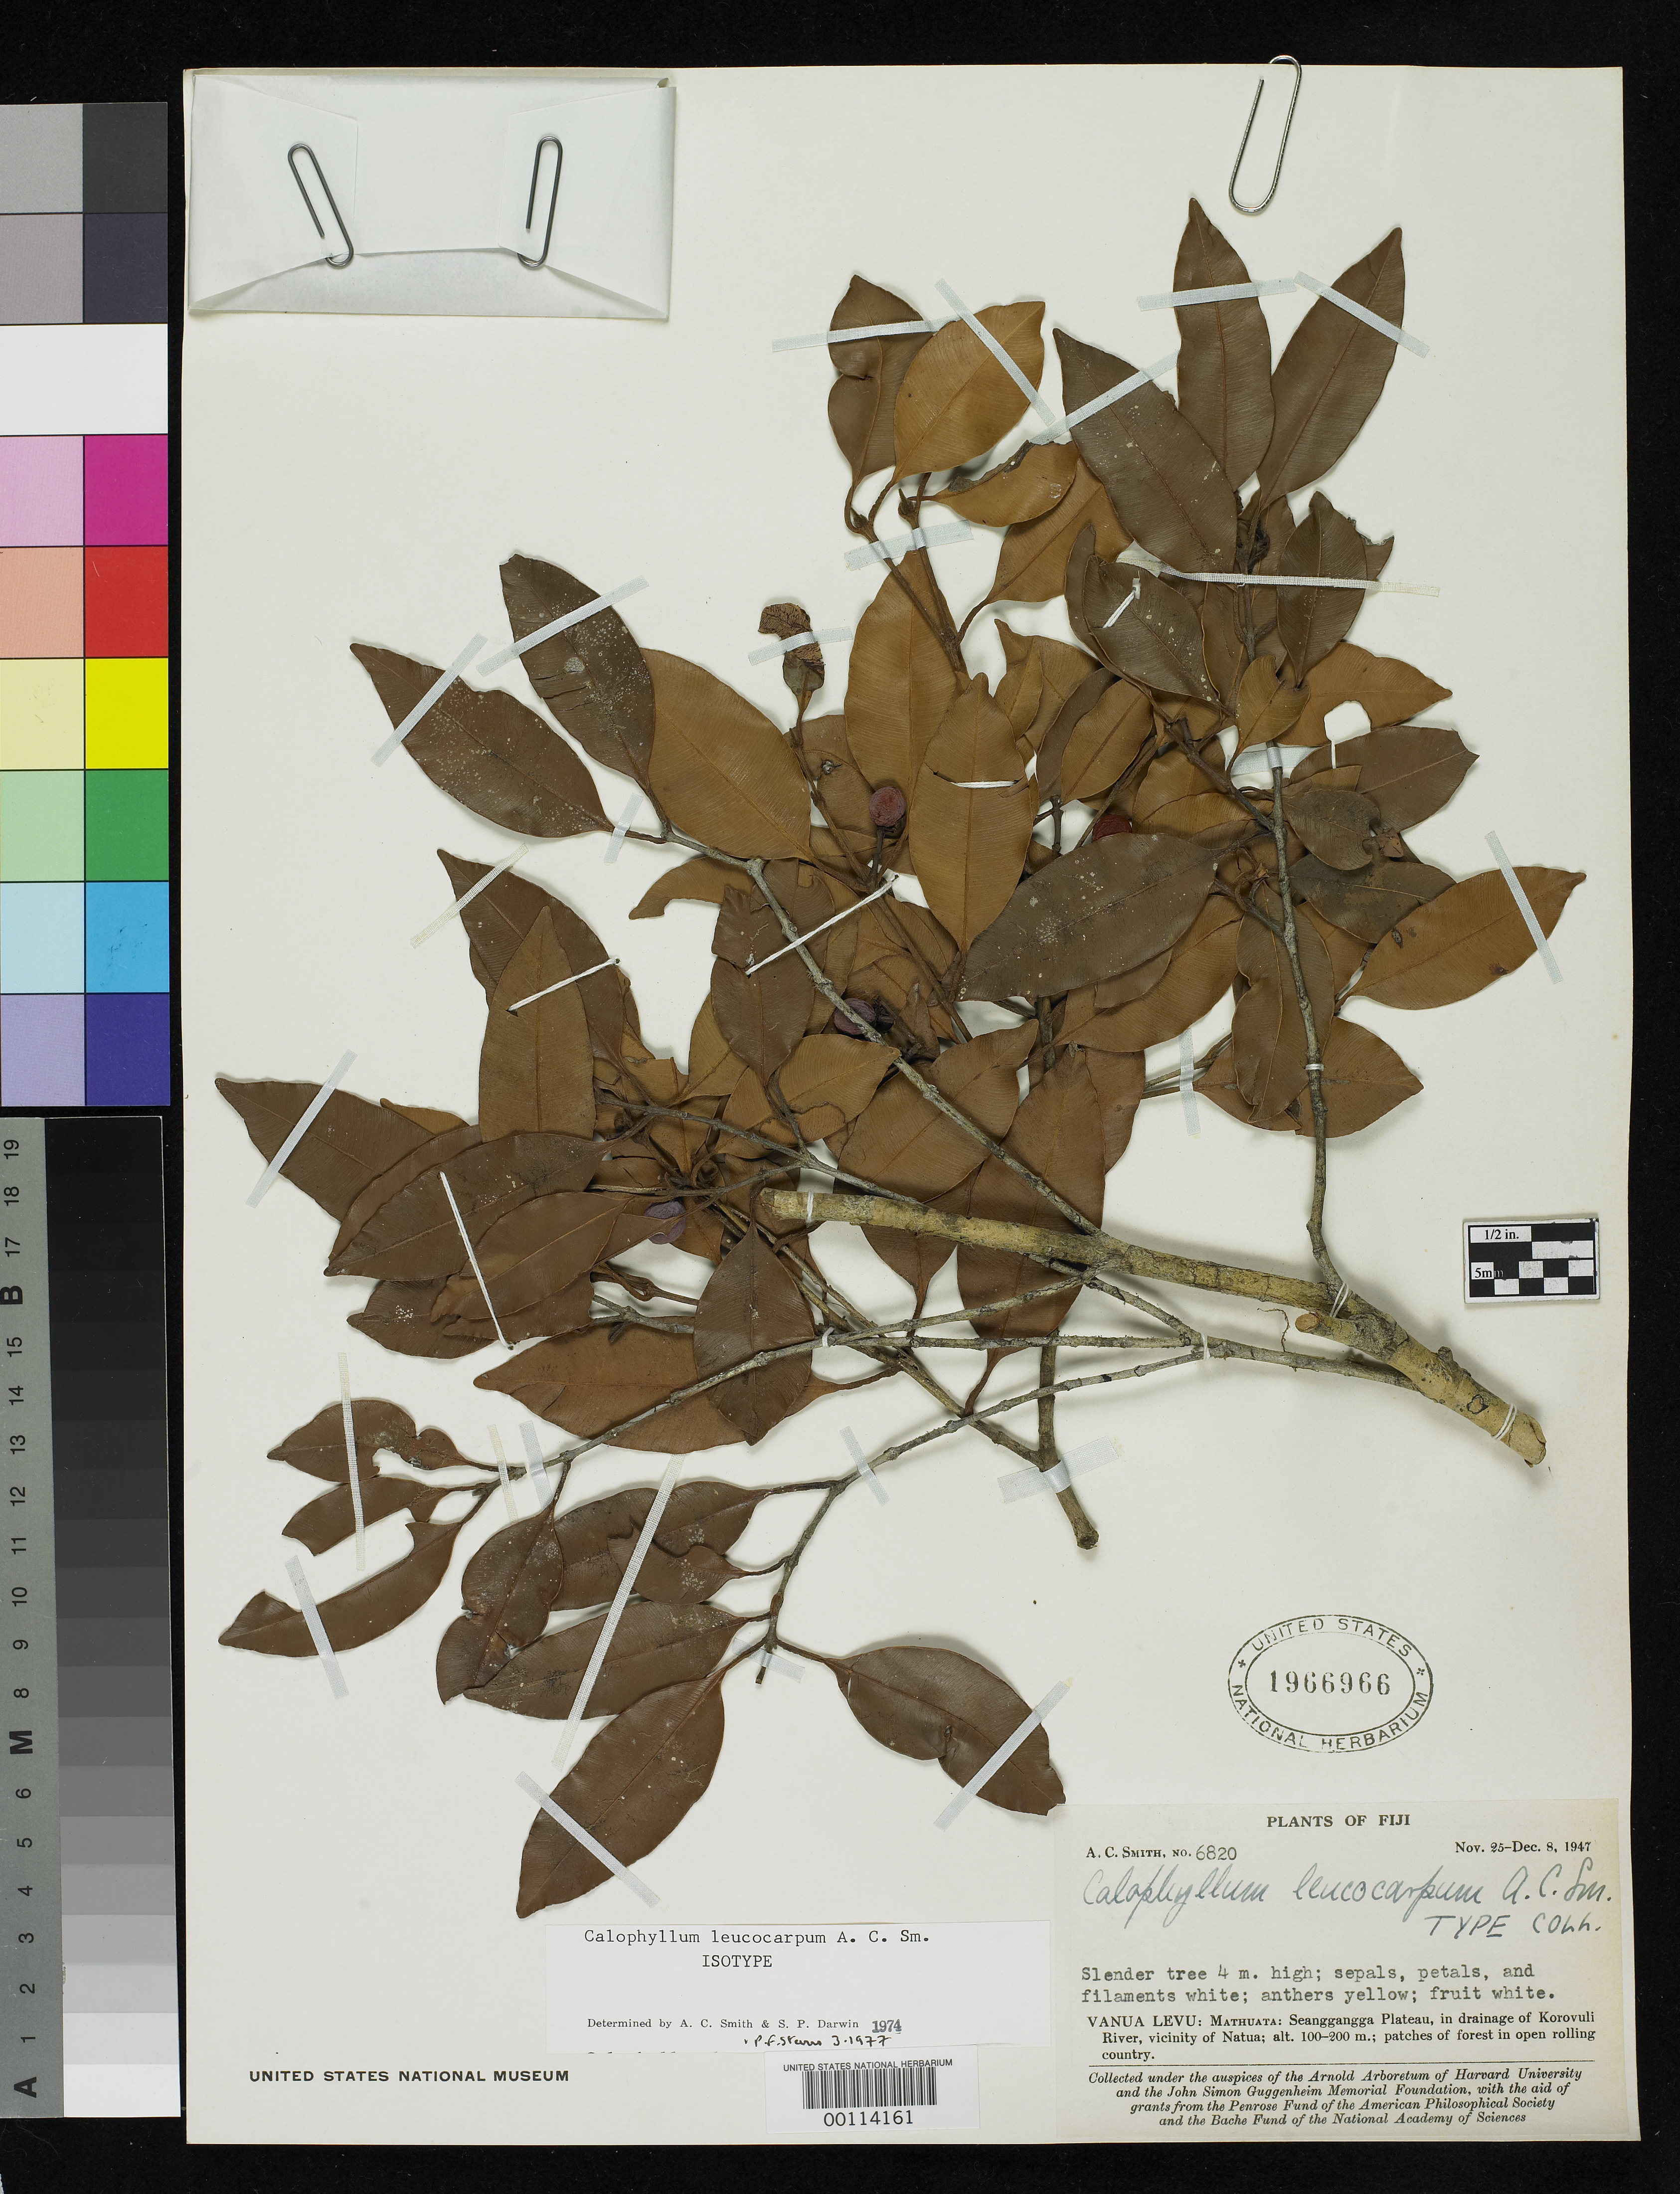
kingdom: Plantae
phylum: Tracheophyta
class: Magnoliopsida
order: Malpighiales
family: Calophyllaceae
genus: Calophyllum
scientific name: Calophyllum leucocarpum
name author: A.C. Sm.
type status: Isotype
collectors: A. C. Smith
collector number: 6820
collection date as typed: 04 Dec 1947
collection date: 1947-12-04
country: Fiji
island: Macuata-i-wai [Mathuata-i-wai]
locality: Seanggangga Plateau, Korovuli River, vicinity of Natua. [Vanua Levu Group]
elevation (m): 100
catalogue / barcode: US 1966966